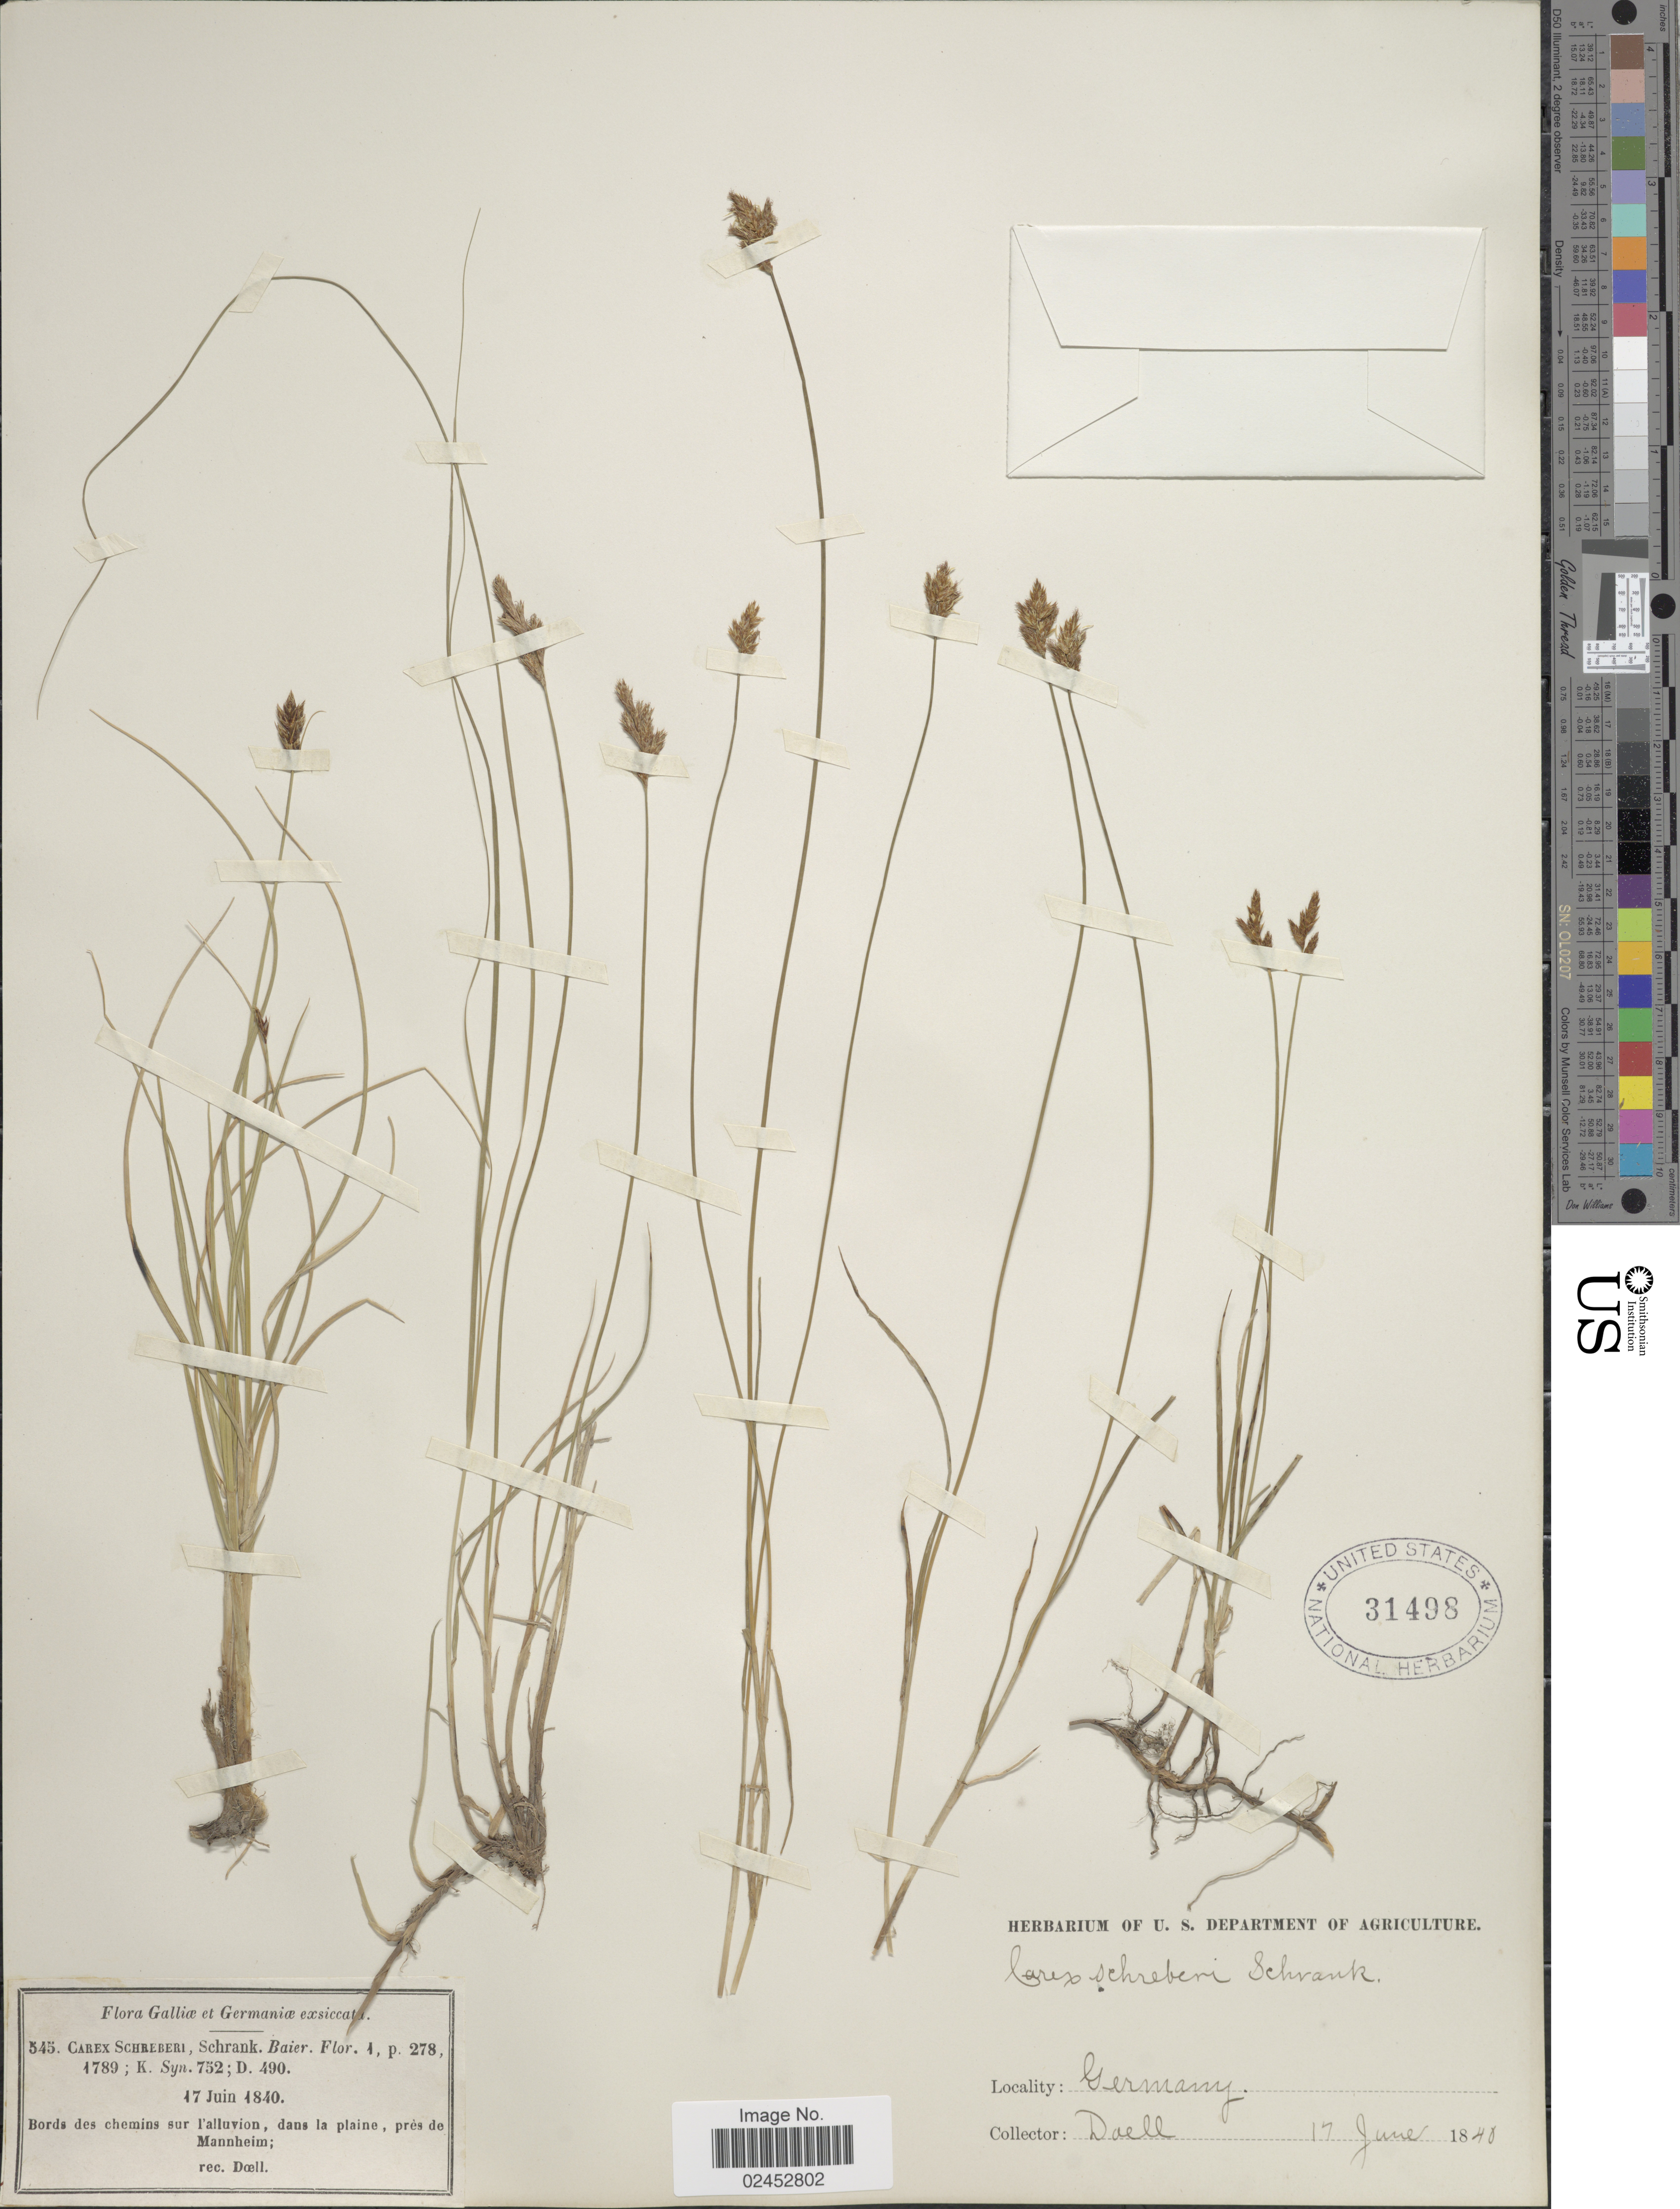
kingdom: Plantae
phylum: Tracheophyta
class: Liliopsida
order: Poales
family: Cyperaceae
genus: Carex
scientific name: Carex praecox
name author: Schreb.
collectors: Doell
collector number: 545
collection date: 1840-06-17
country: Germany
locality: Bords des chemins sur l'alluvion, dans la plaine, pres de Mannheim.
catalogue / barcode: US 31498